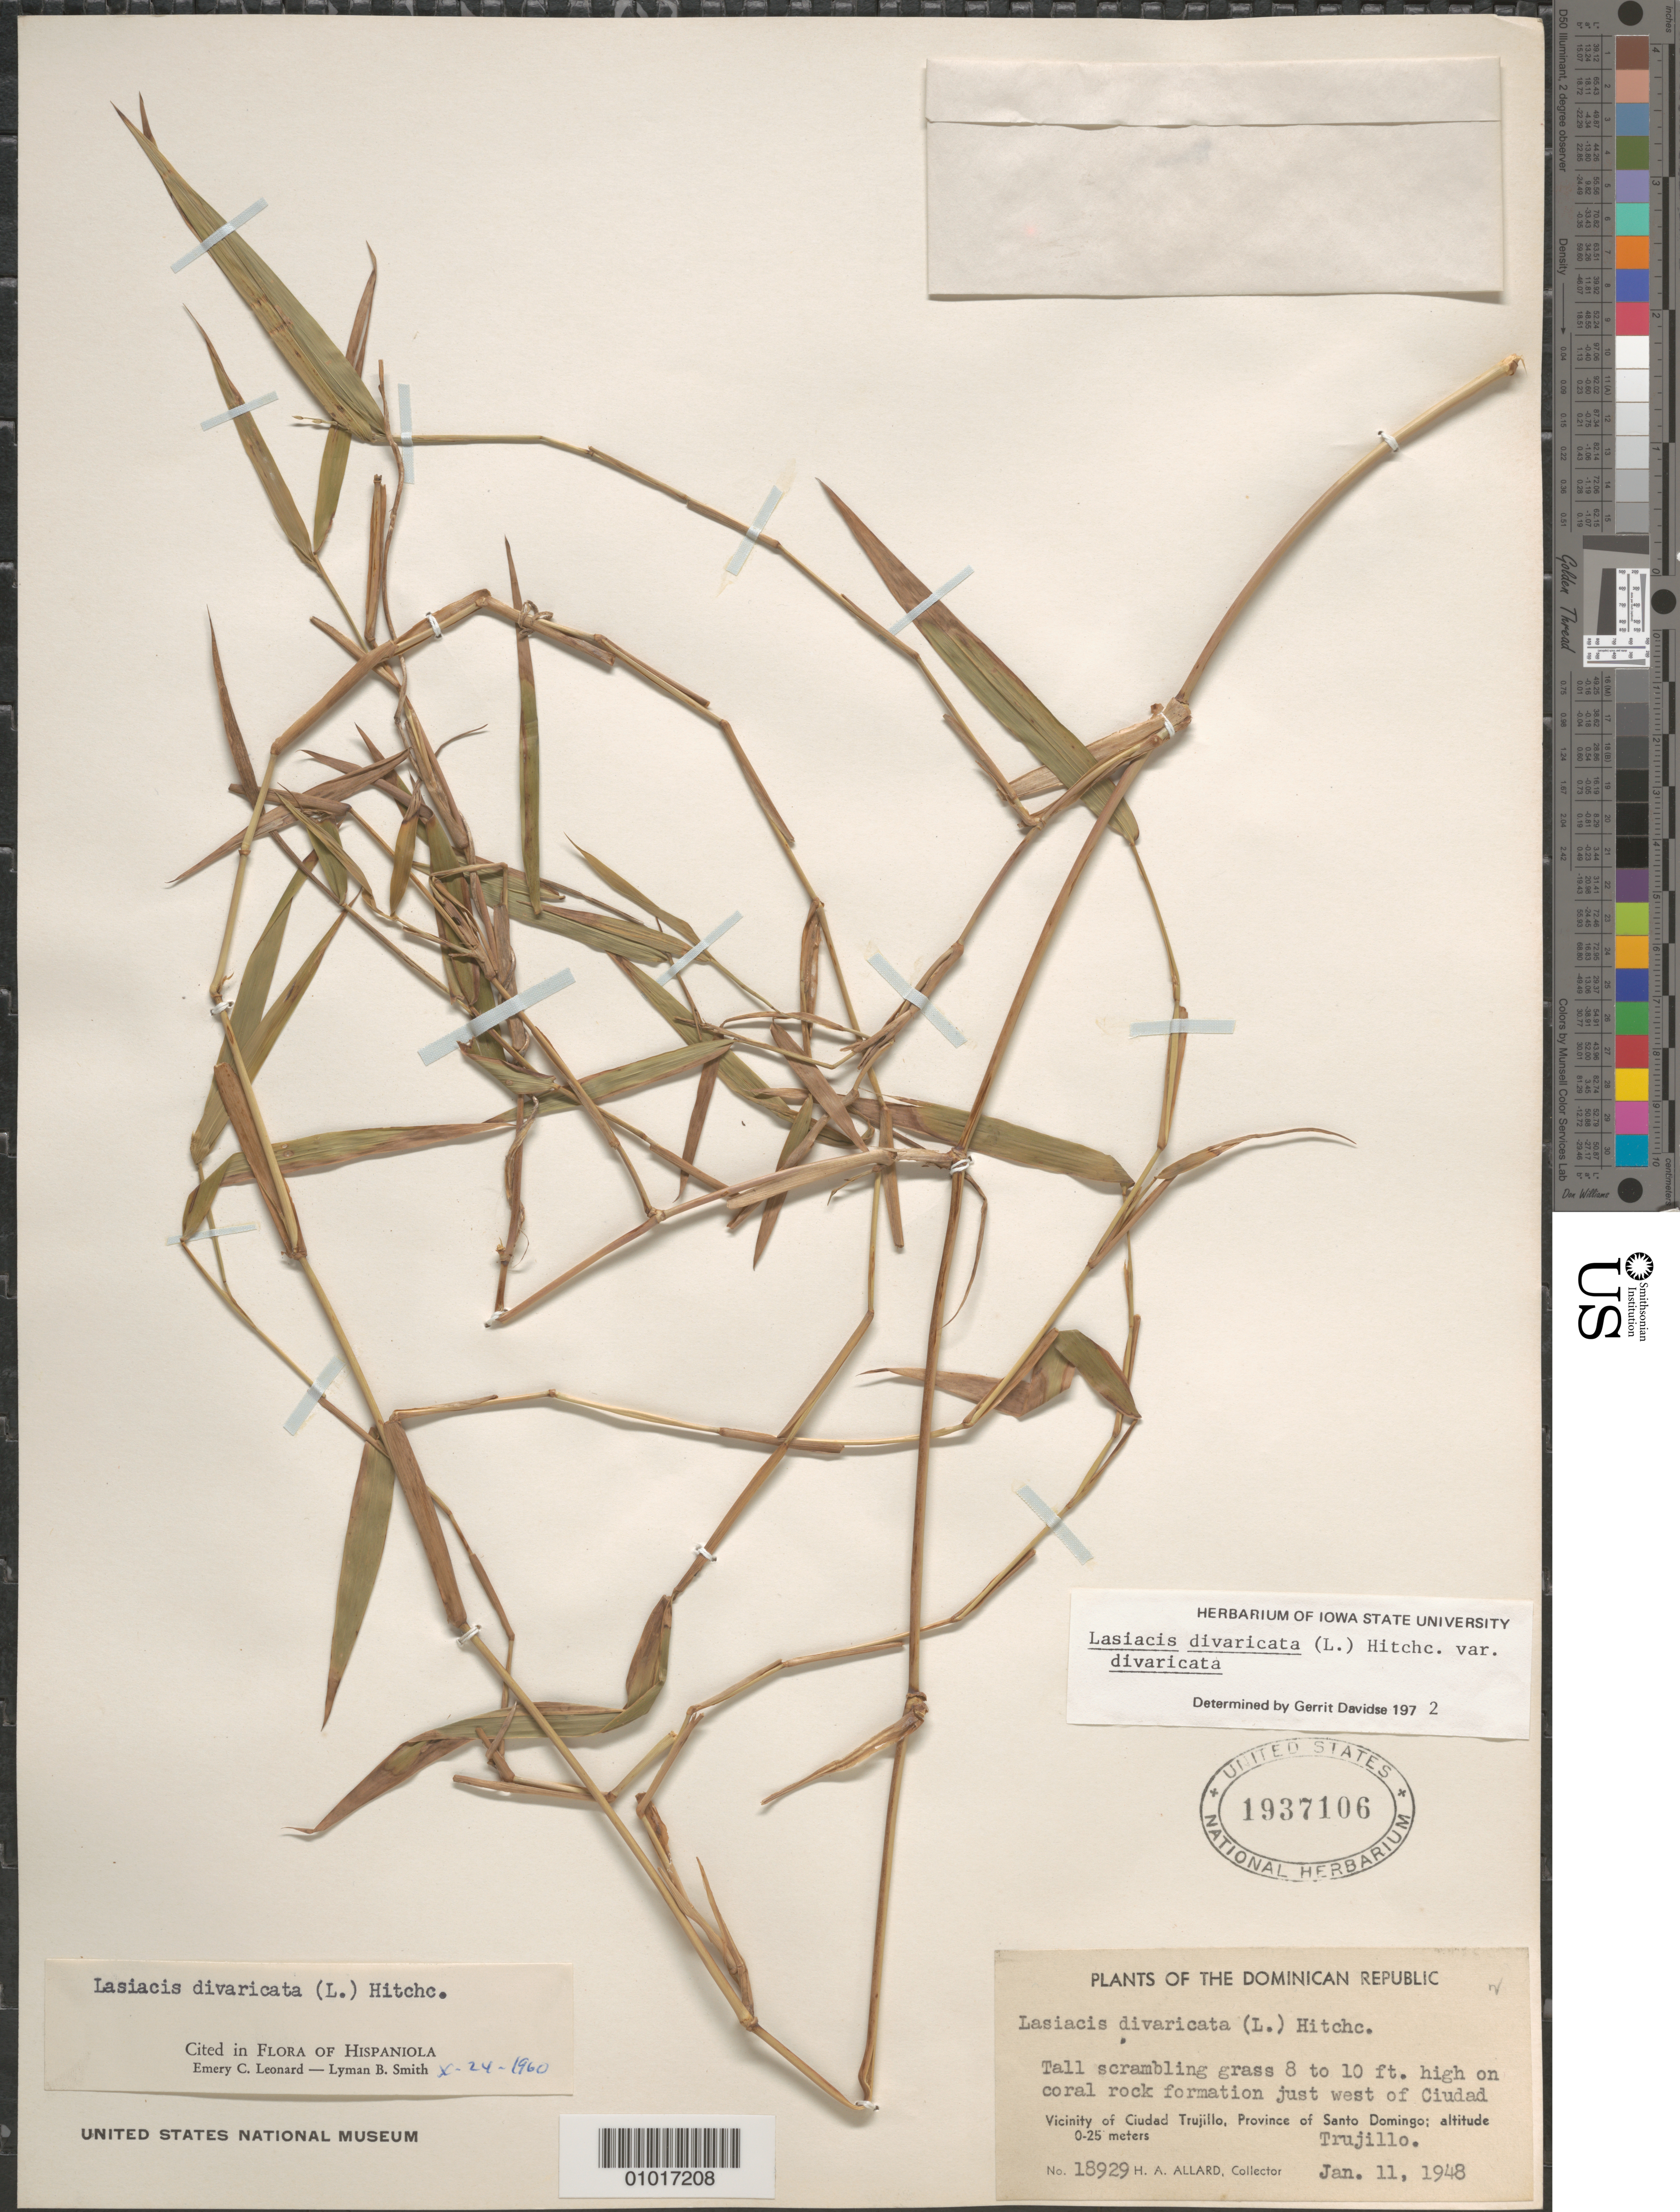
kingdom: Plantae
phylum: Tracheophyta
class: Liliopsida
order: Poales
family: Poaceae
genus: Lasiacis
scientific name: Lasiacis divaricata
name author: (L.) Hitchc.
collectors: H. A. Allard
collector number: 18929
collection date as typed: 11 Jan 1948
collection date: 1948-01-11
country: Dominican Republic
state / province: La Vega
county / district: Santo Domingo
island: Hispaniola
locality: Vicinity of Ciudad Trujillo, Province of Santo Domingo;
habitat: on coral rock formation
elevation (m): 0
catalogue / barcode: US 1937106